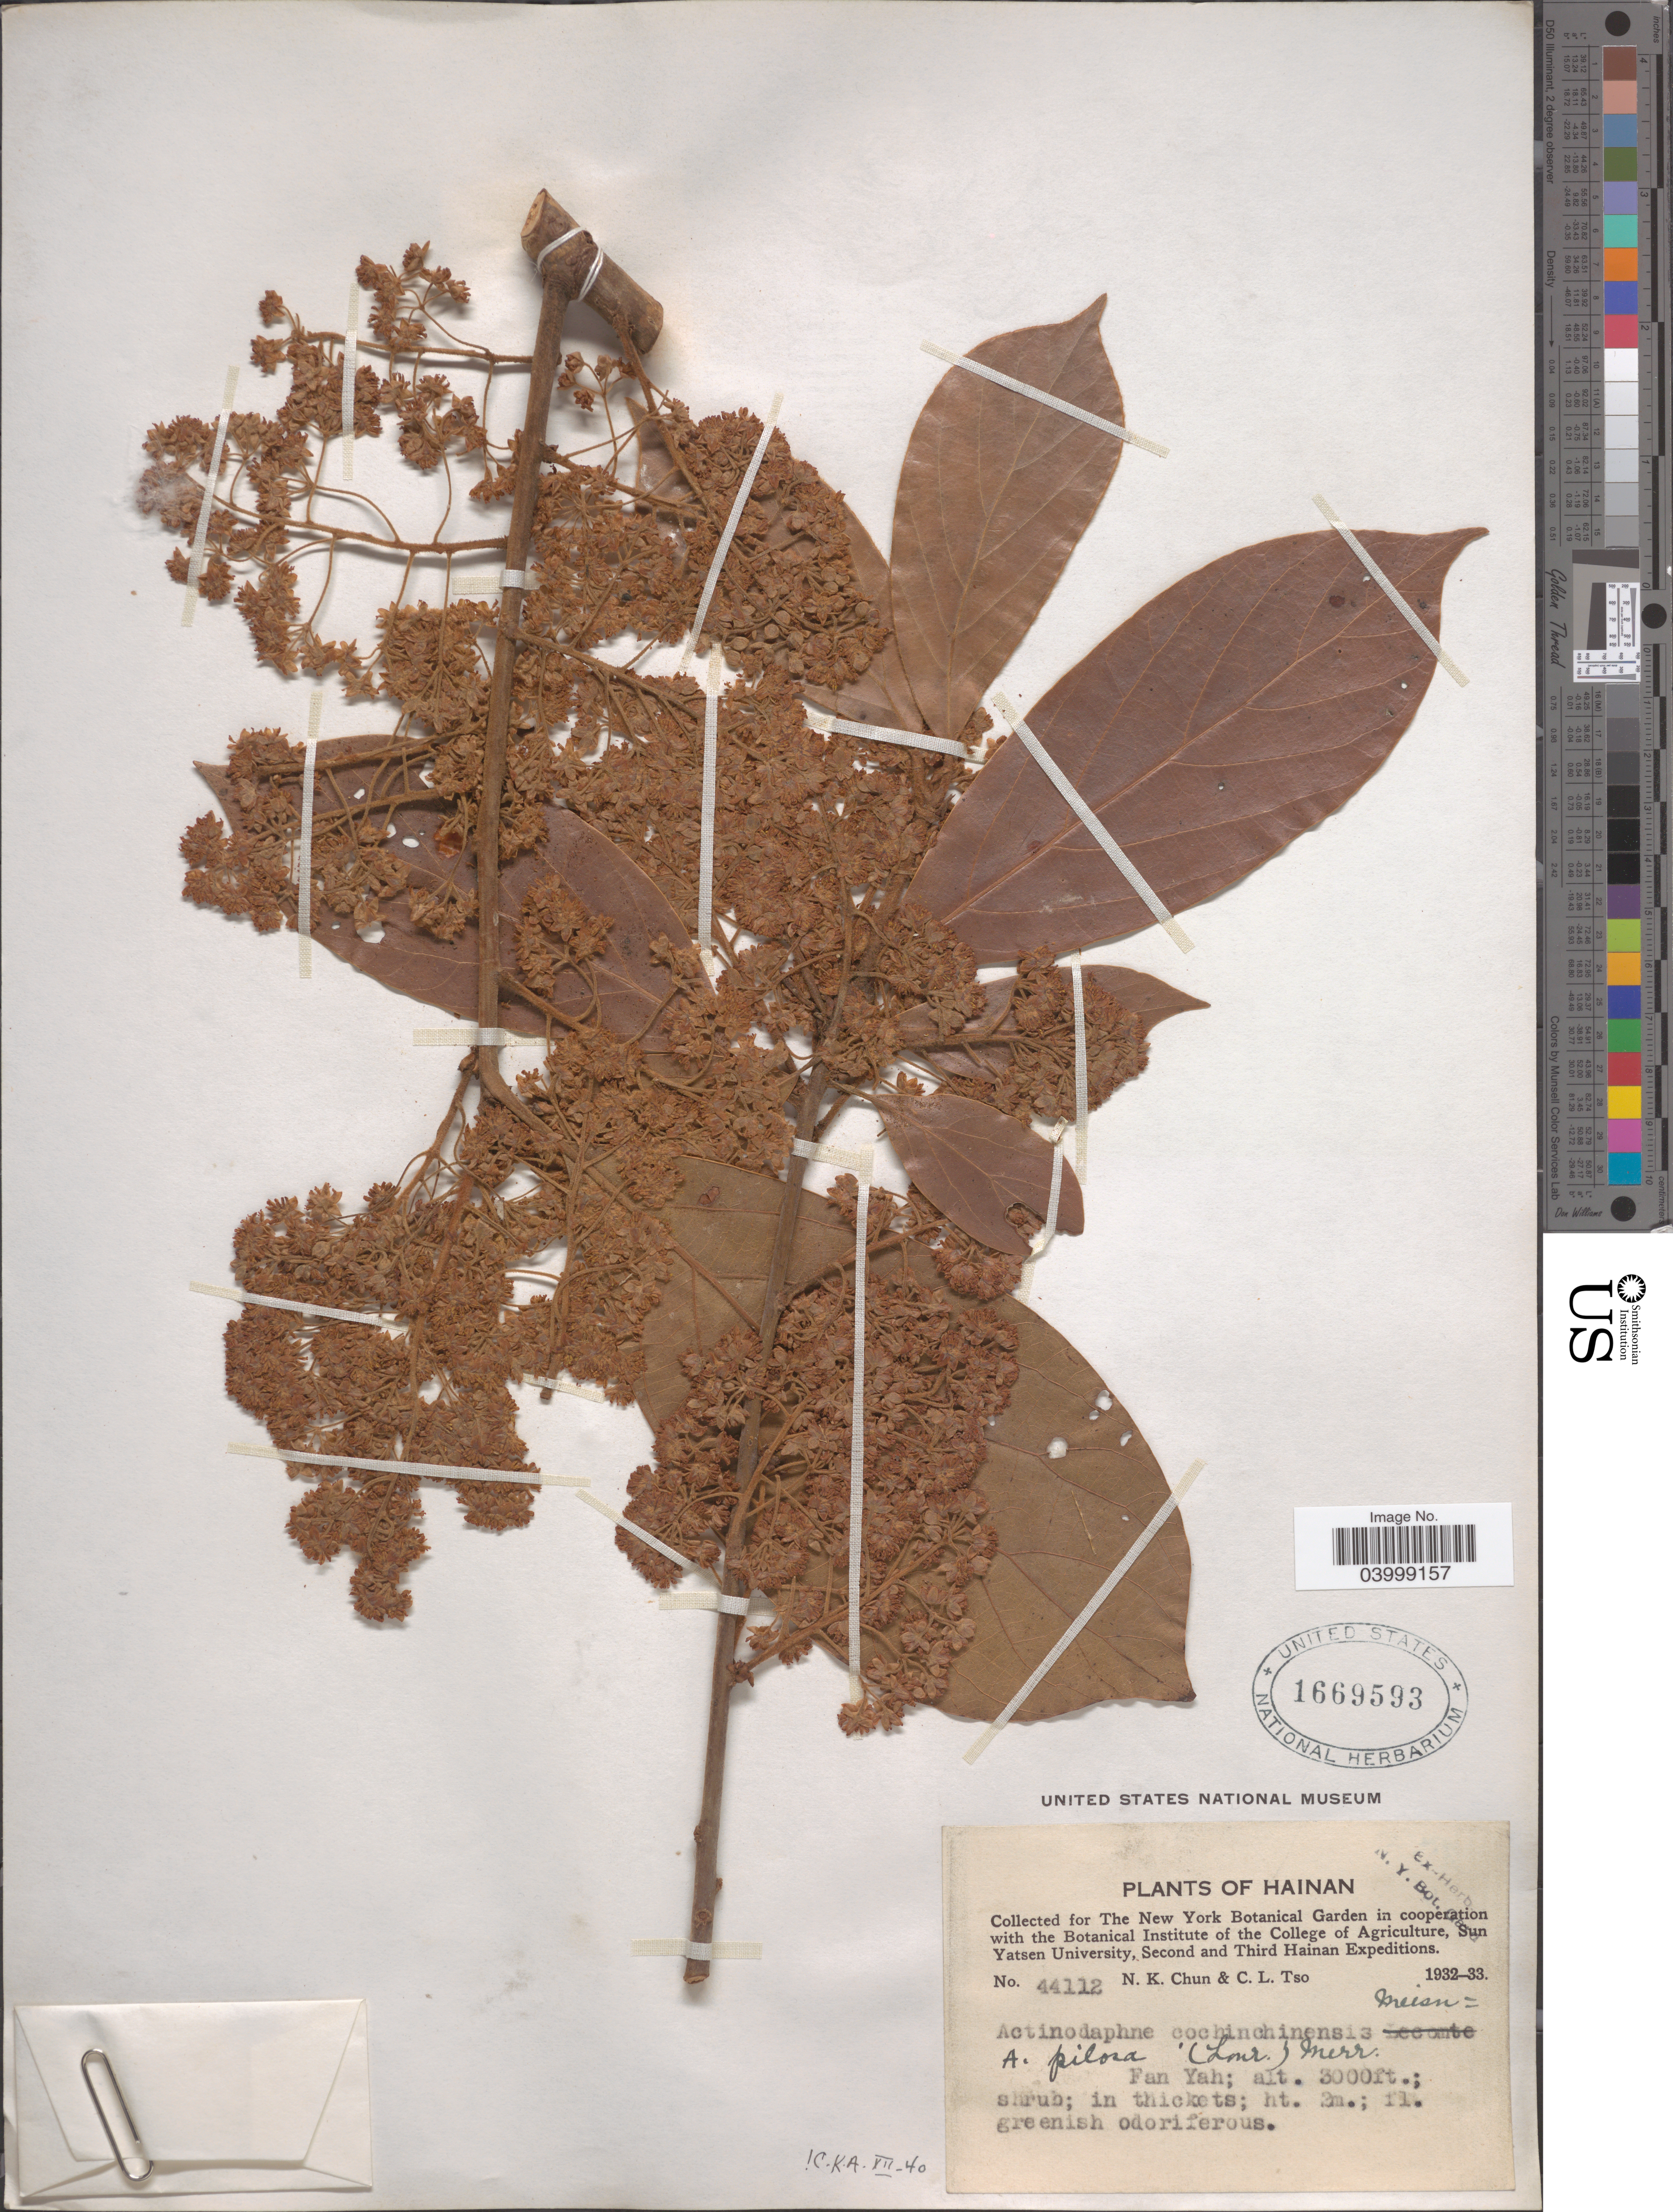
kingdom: Plantae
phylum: Tracheophyta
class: Magnoliopsida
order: Laurales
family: Lauraceae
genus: Actinodaphne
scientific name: Actinodaphne pilosa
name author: (Lour.) Merr.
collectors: N. K. Chun & C. Tso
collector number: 44112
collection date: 1932/1933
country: China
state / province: Hainan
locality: Fan Yah.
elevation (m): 914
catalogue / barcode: US 1669593